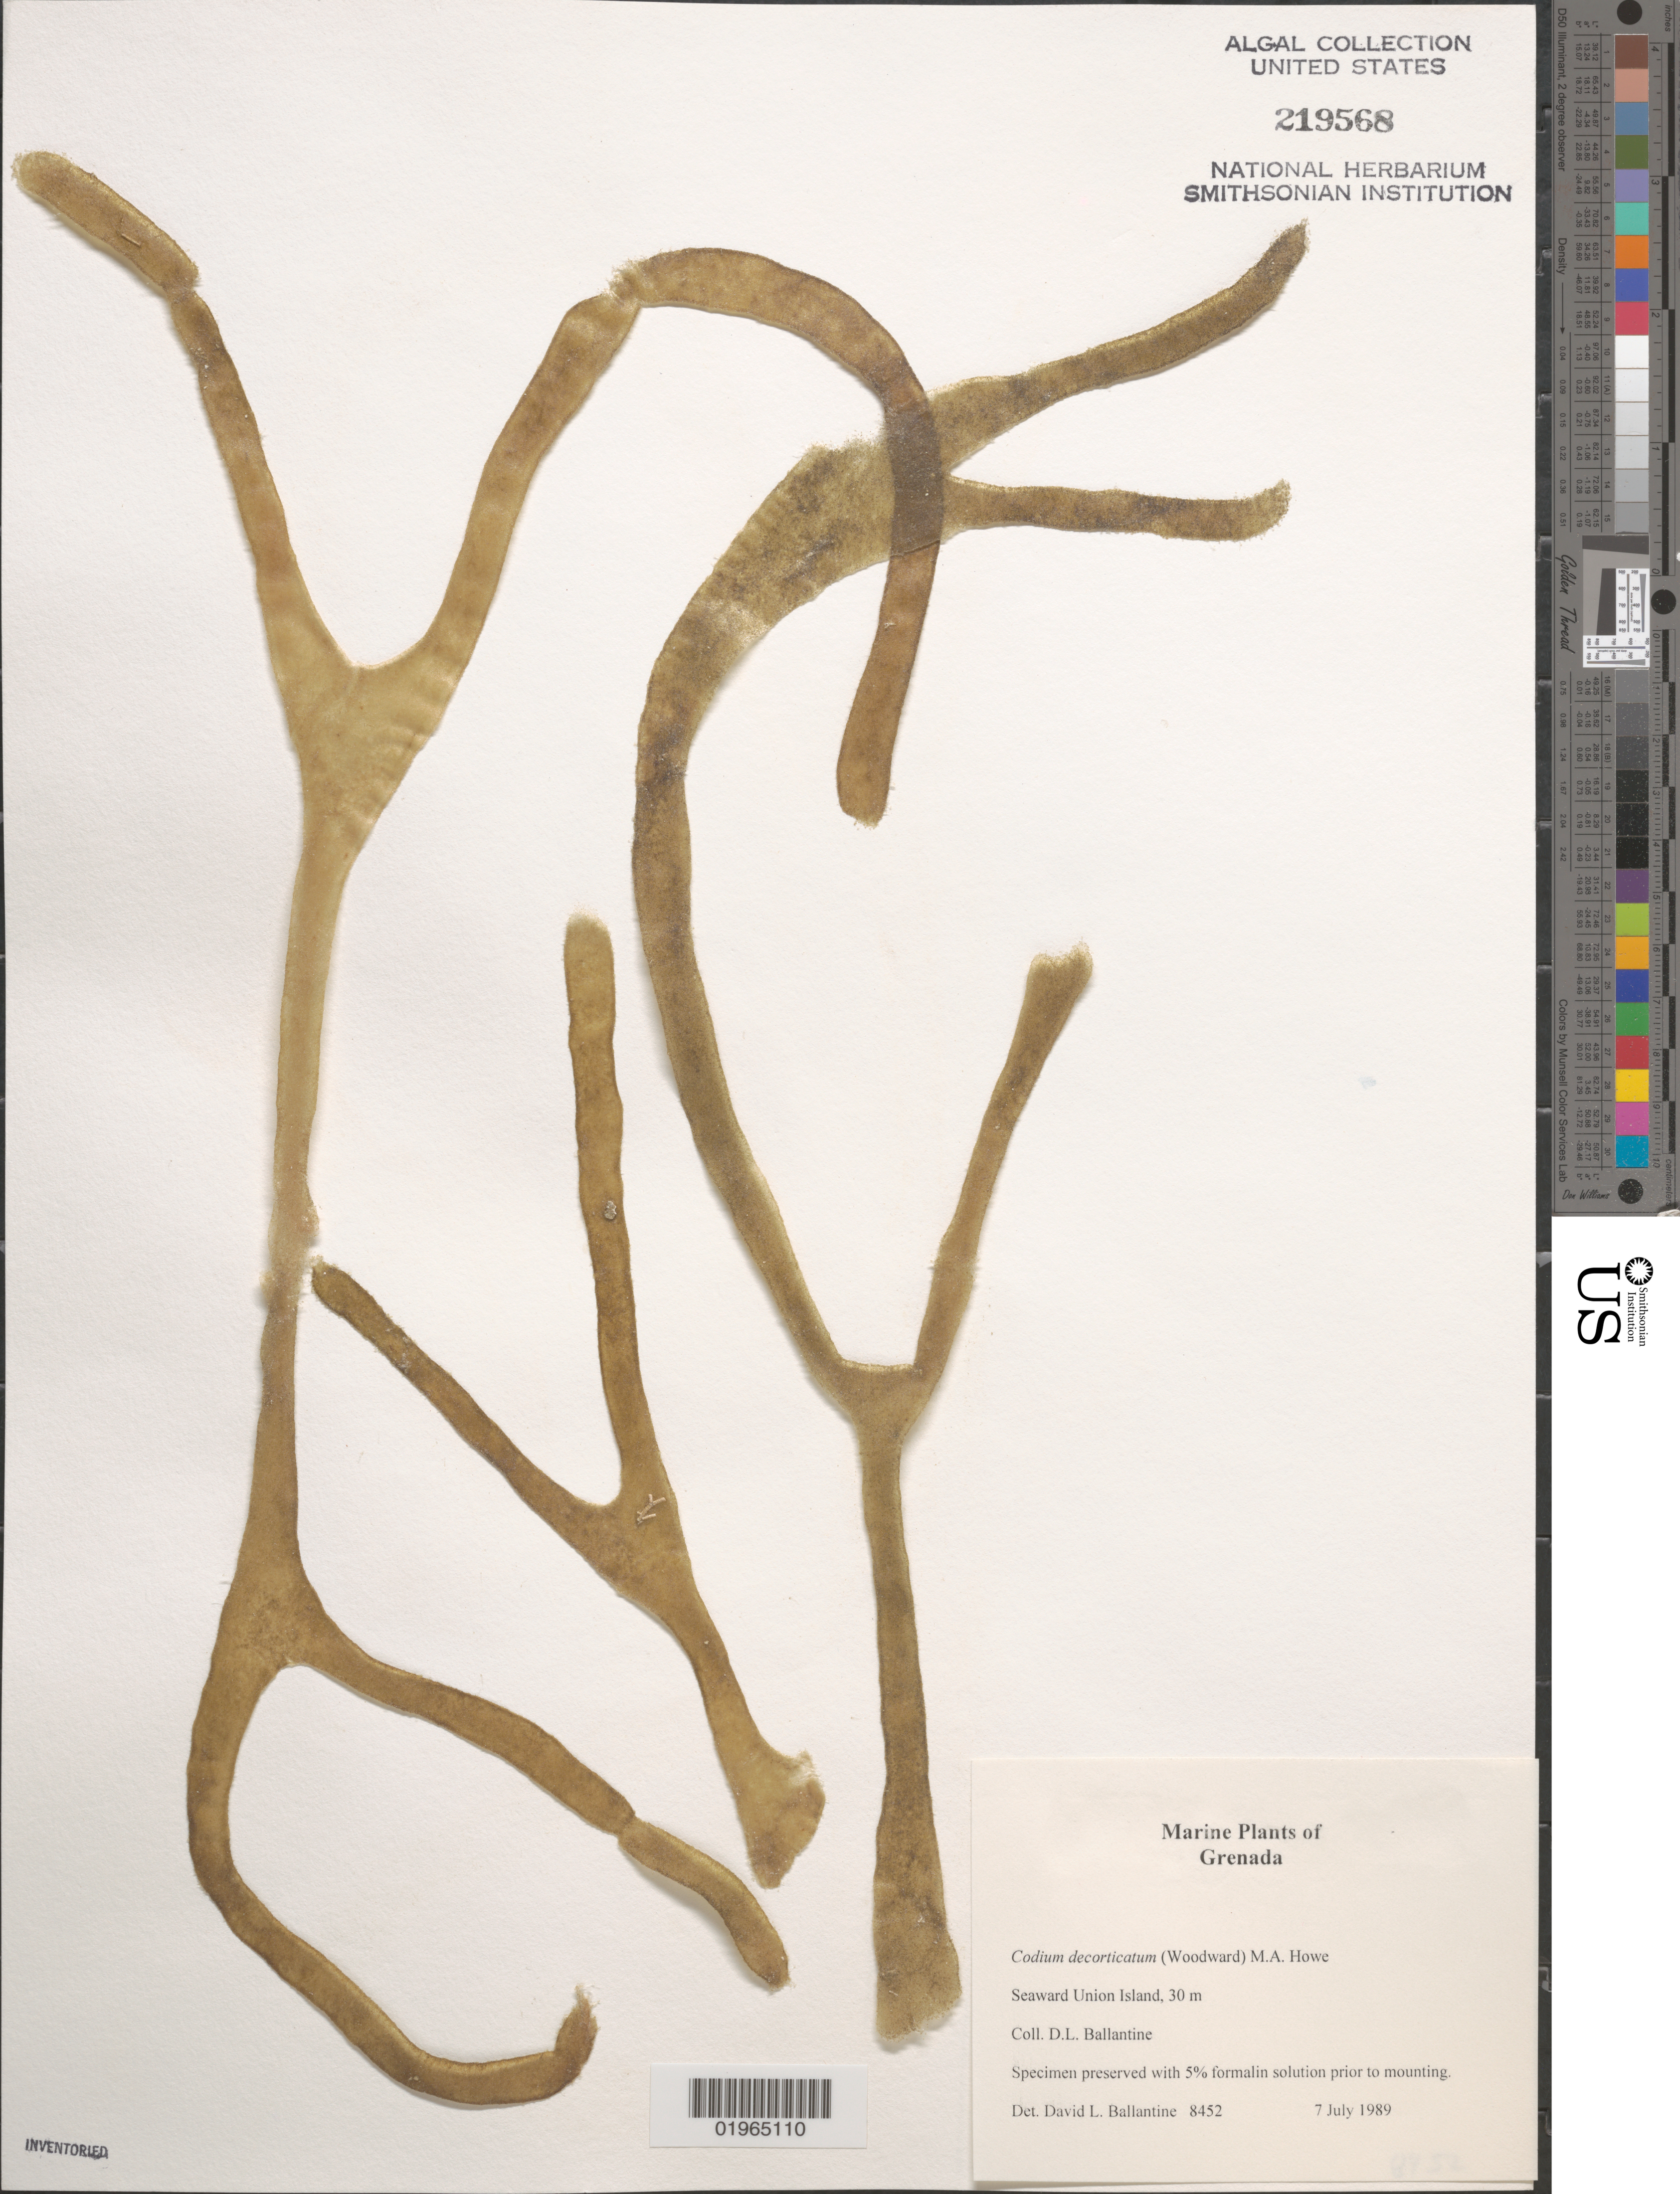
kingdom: Plantae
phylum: Chlorophyta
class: Ulvophyceae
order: Bryopsidales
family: Codiaceae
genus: Codium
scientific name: Codium decorticatum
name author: (Woodw.) M. Howe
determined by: Ballantine, D. L.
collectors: D.L. Ballantine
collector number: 8452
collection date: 1989-07-07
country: Grenada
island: Seaward Union Island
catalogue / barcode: US 219568